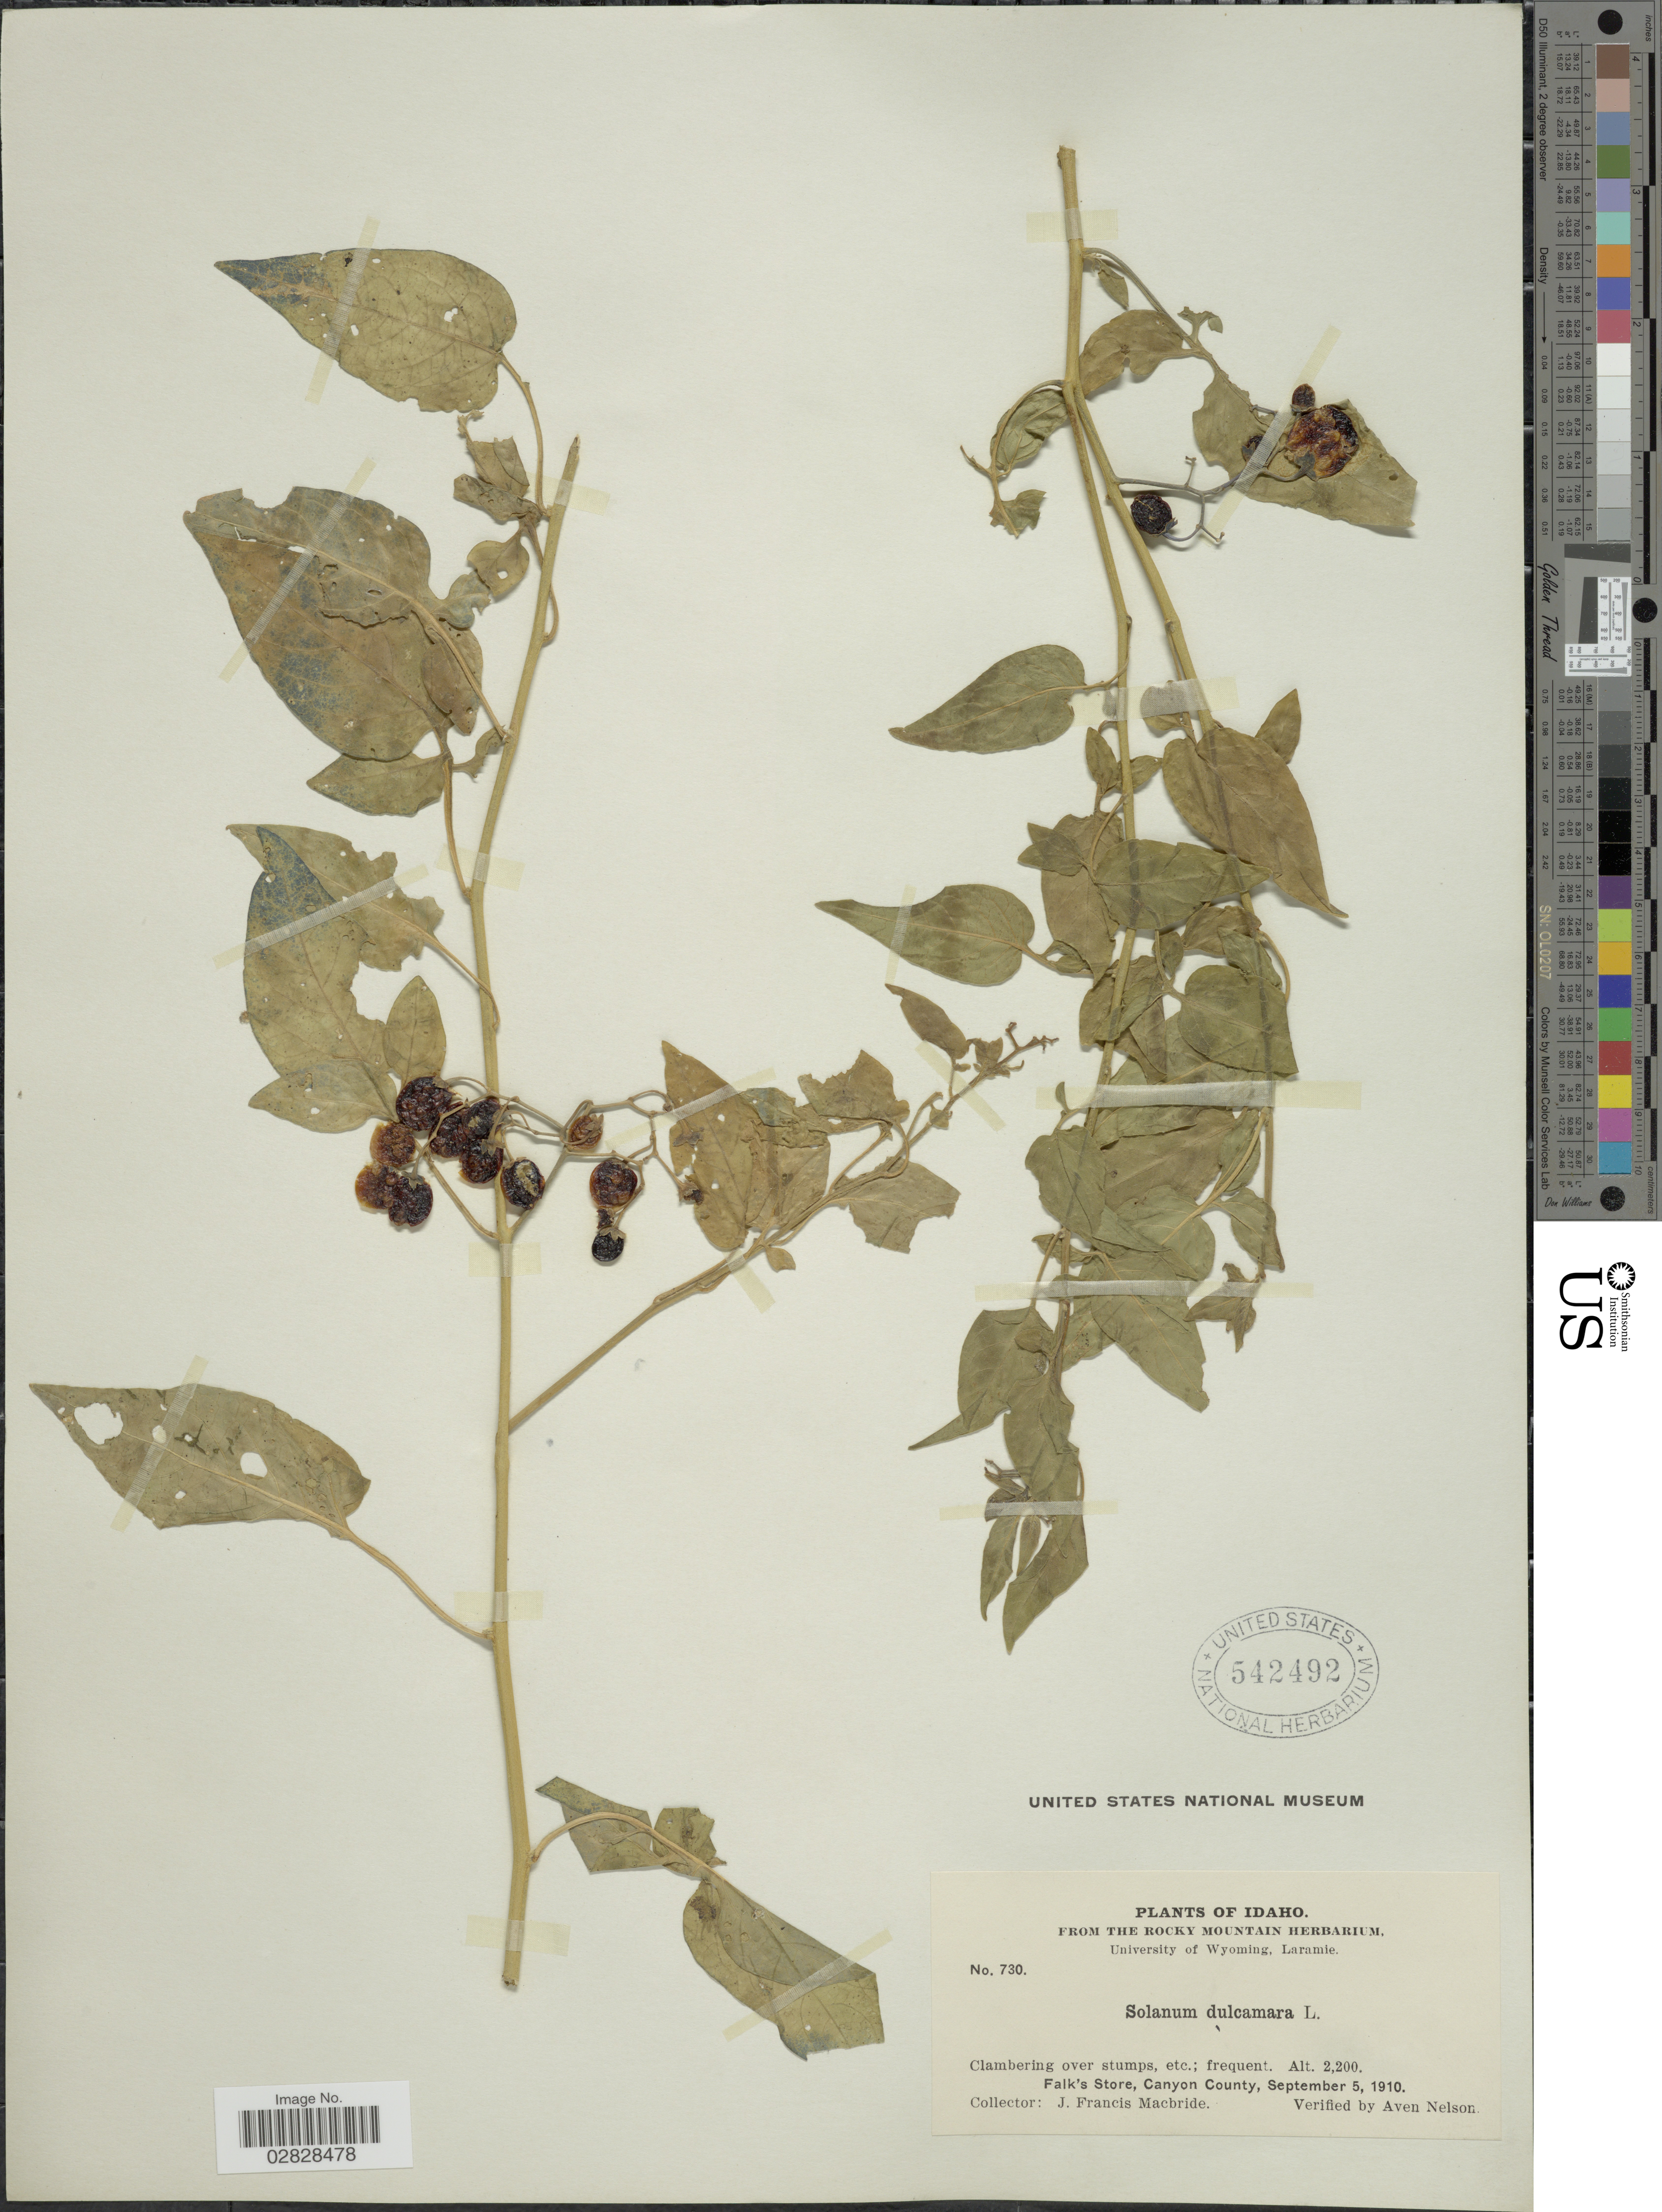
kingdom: Plantae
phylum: Tracheophyta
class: Magnoliopsida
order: Solanales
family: Solanaceae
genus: Solanum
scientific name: Solanum dulcamara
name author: L.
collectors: J. F. Macbride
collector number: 730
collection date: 1910-09-05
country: United States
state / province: Idaho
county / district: Canyon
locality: Falk's Store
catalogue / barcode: US 542492